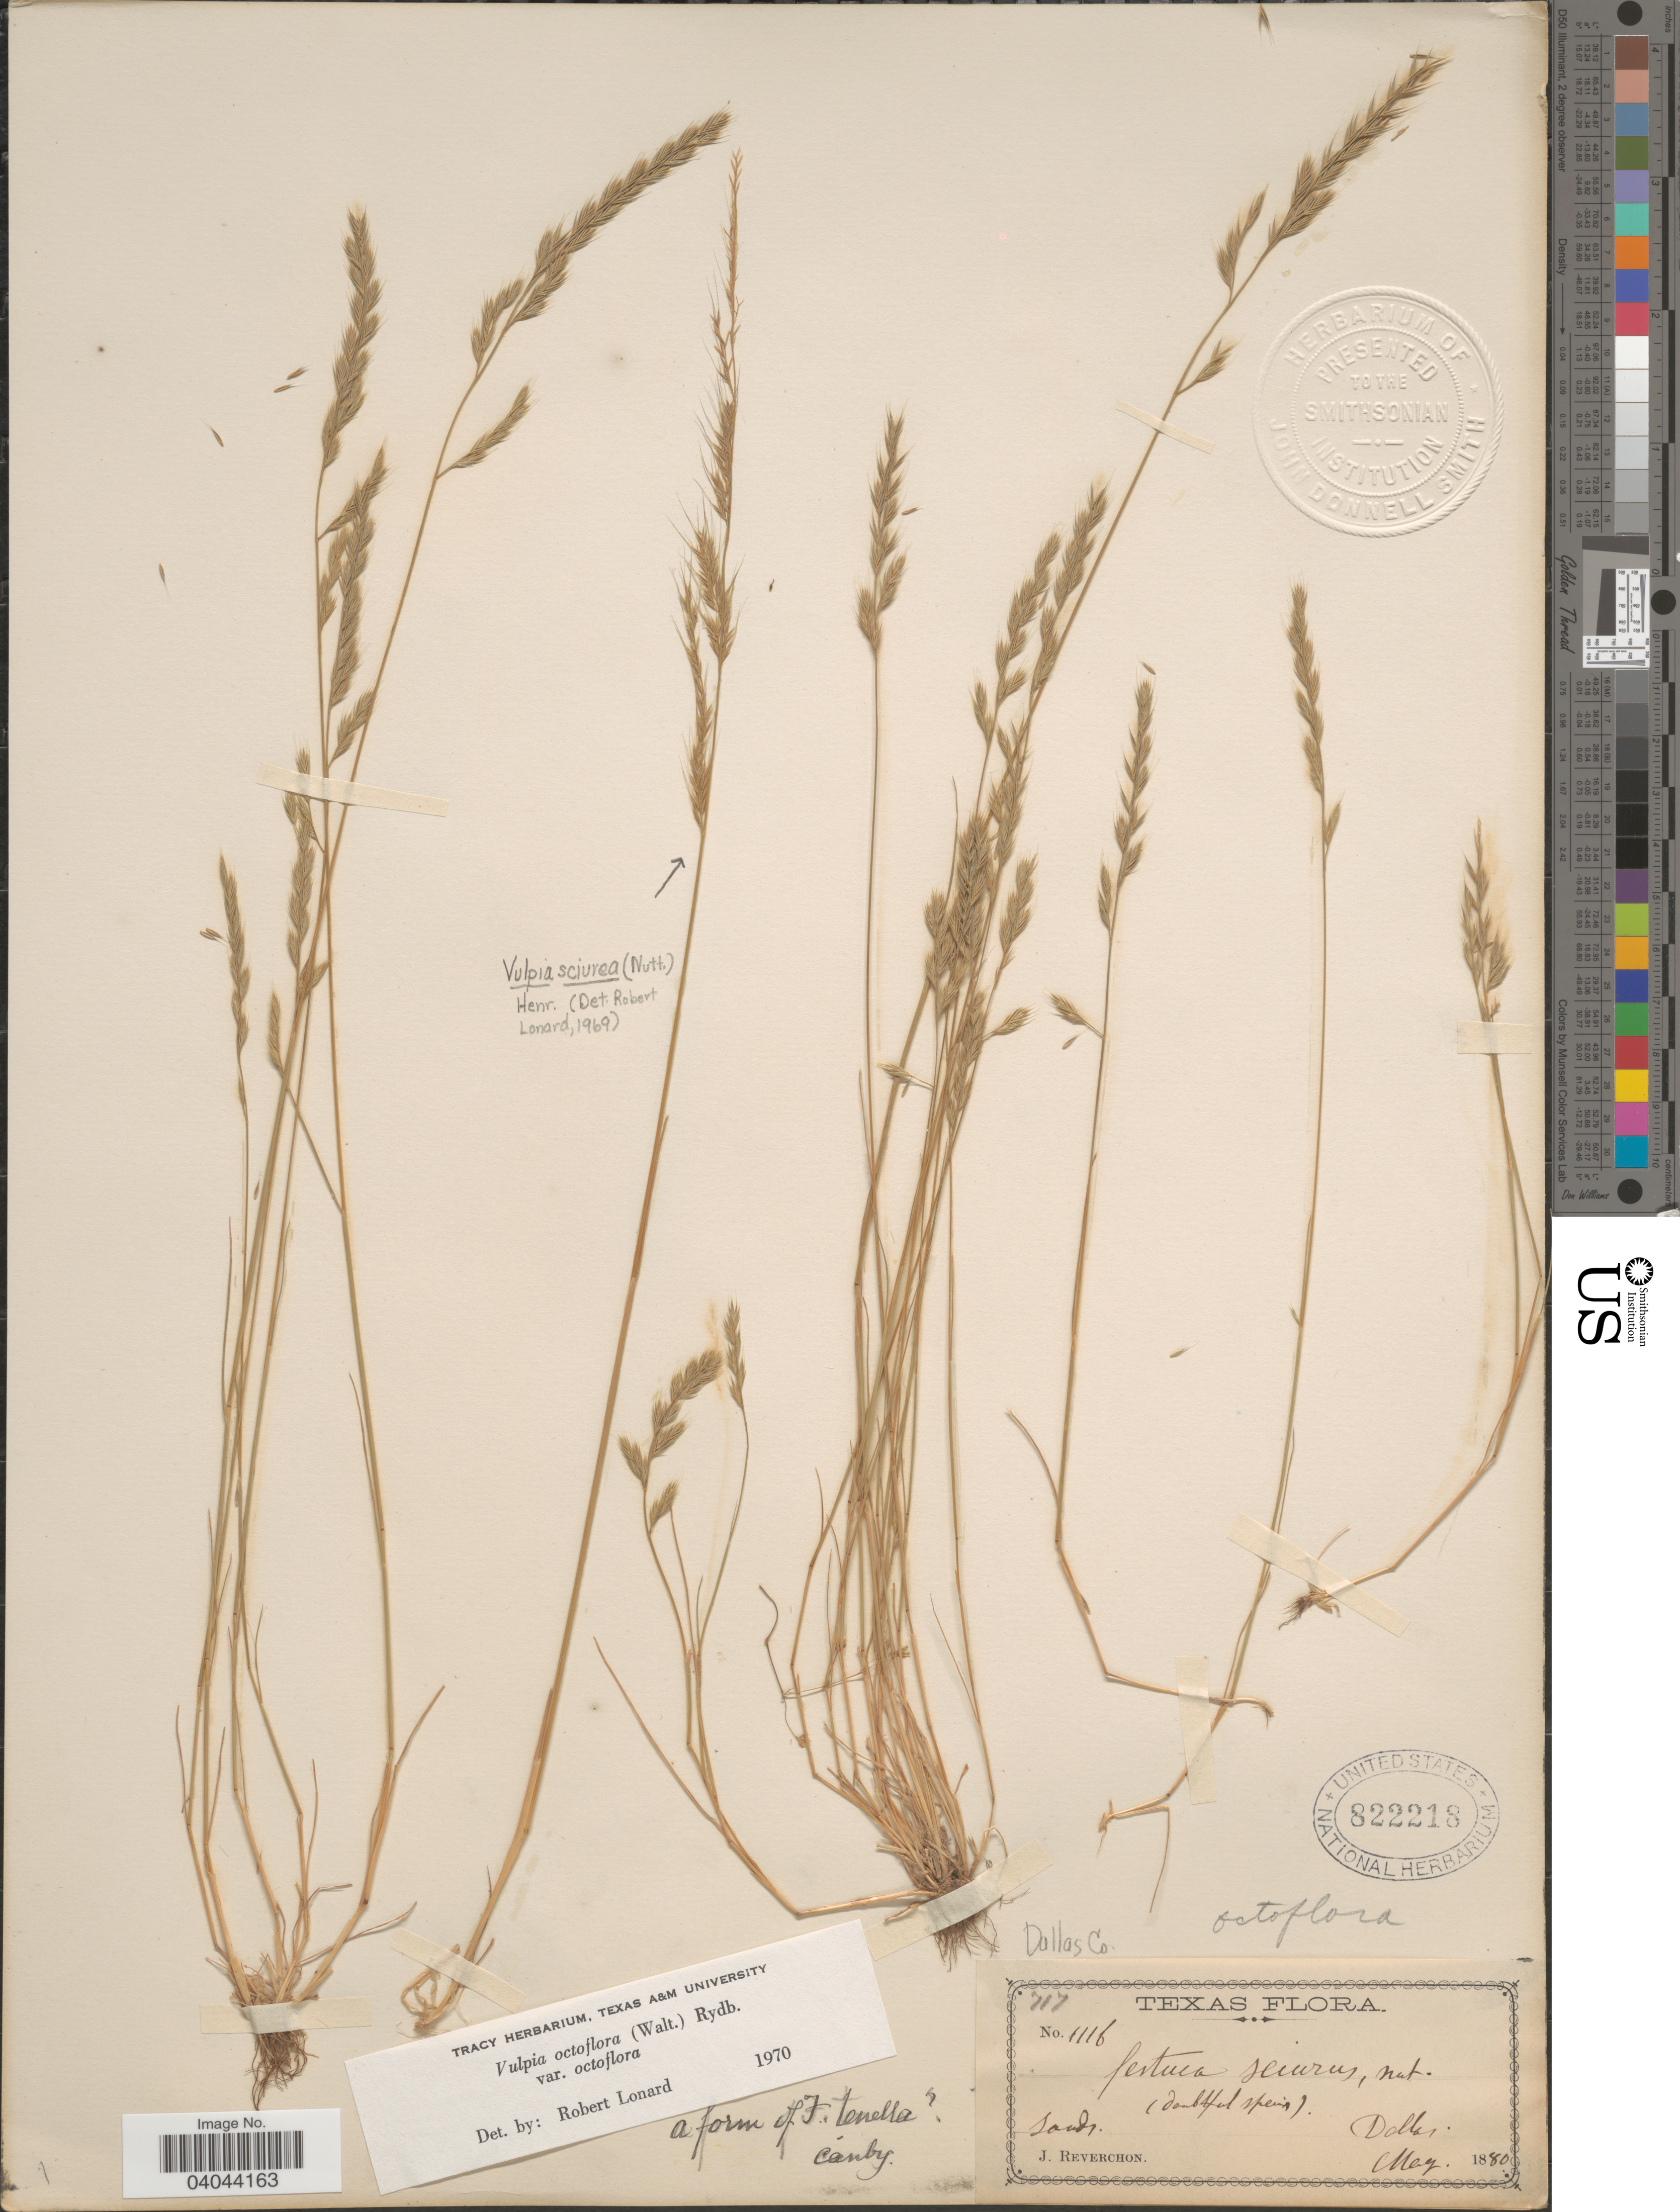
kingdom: Plantae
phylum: Tracheophyta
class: Liliopsida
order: Poales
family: Poaceae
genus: Festuca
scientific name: Festuca octoflora var. octoflora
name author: Walter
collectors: J. Reverchon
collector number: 1116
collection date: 1880-05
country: United States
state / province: Texas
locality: Dallas Co. Dallas.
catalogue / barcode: US 822218